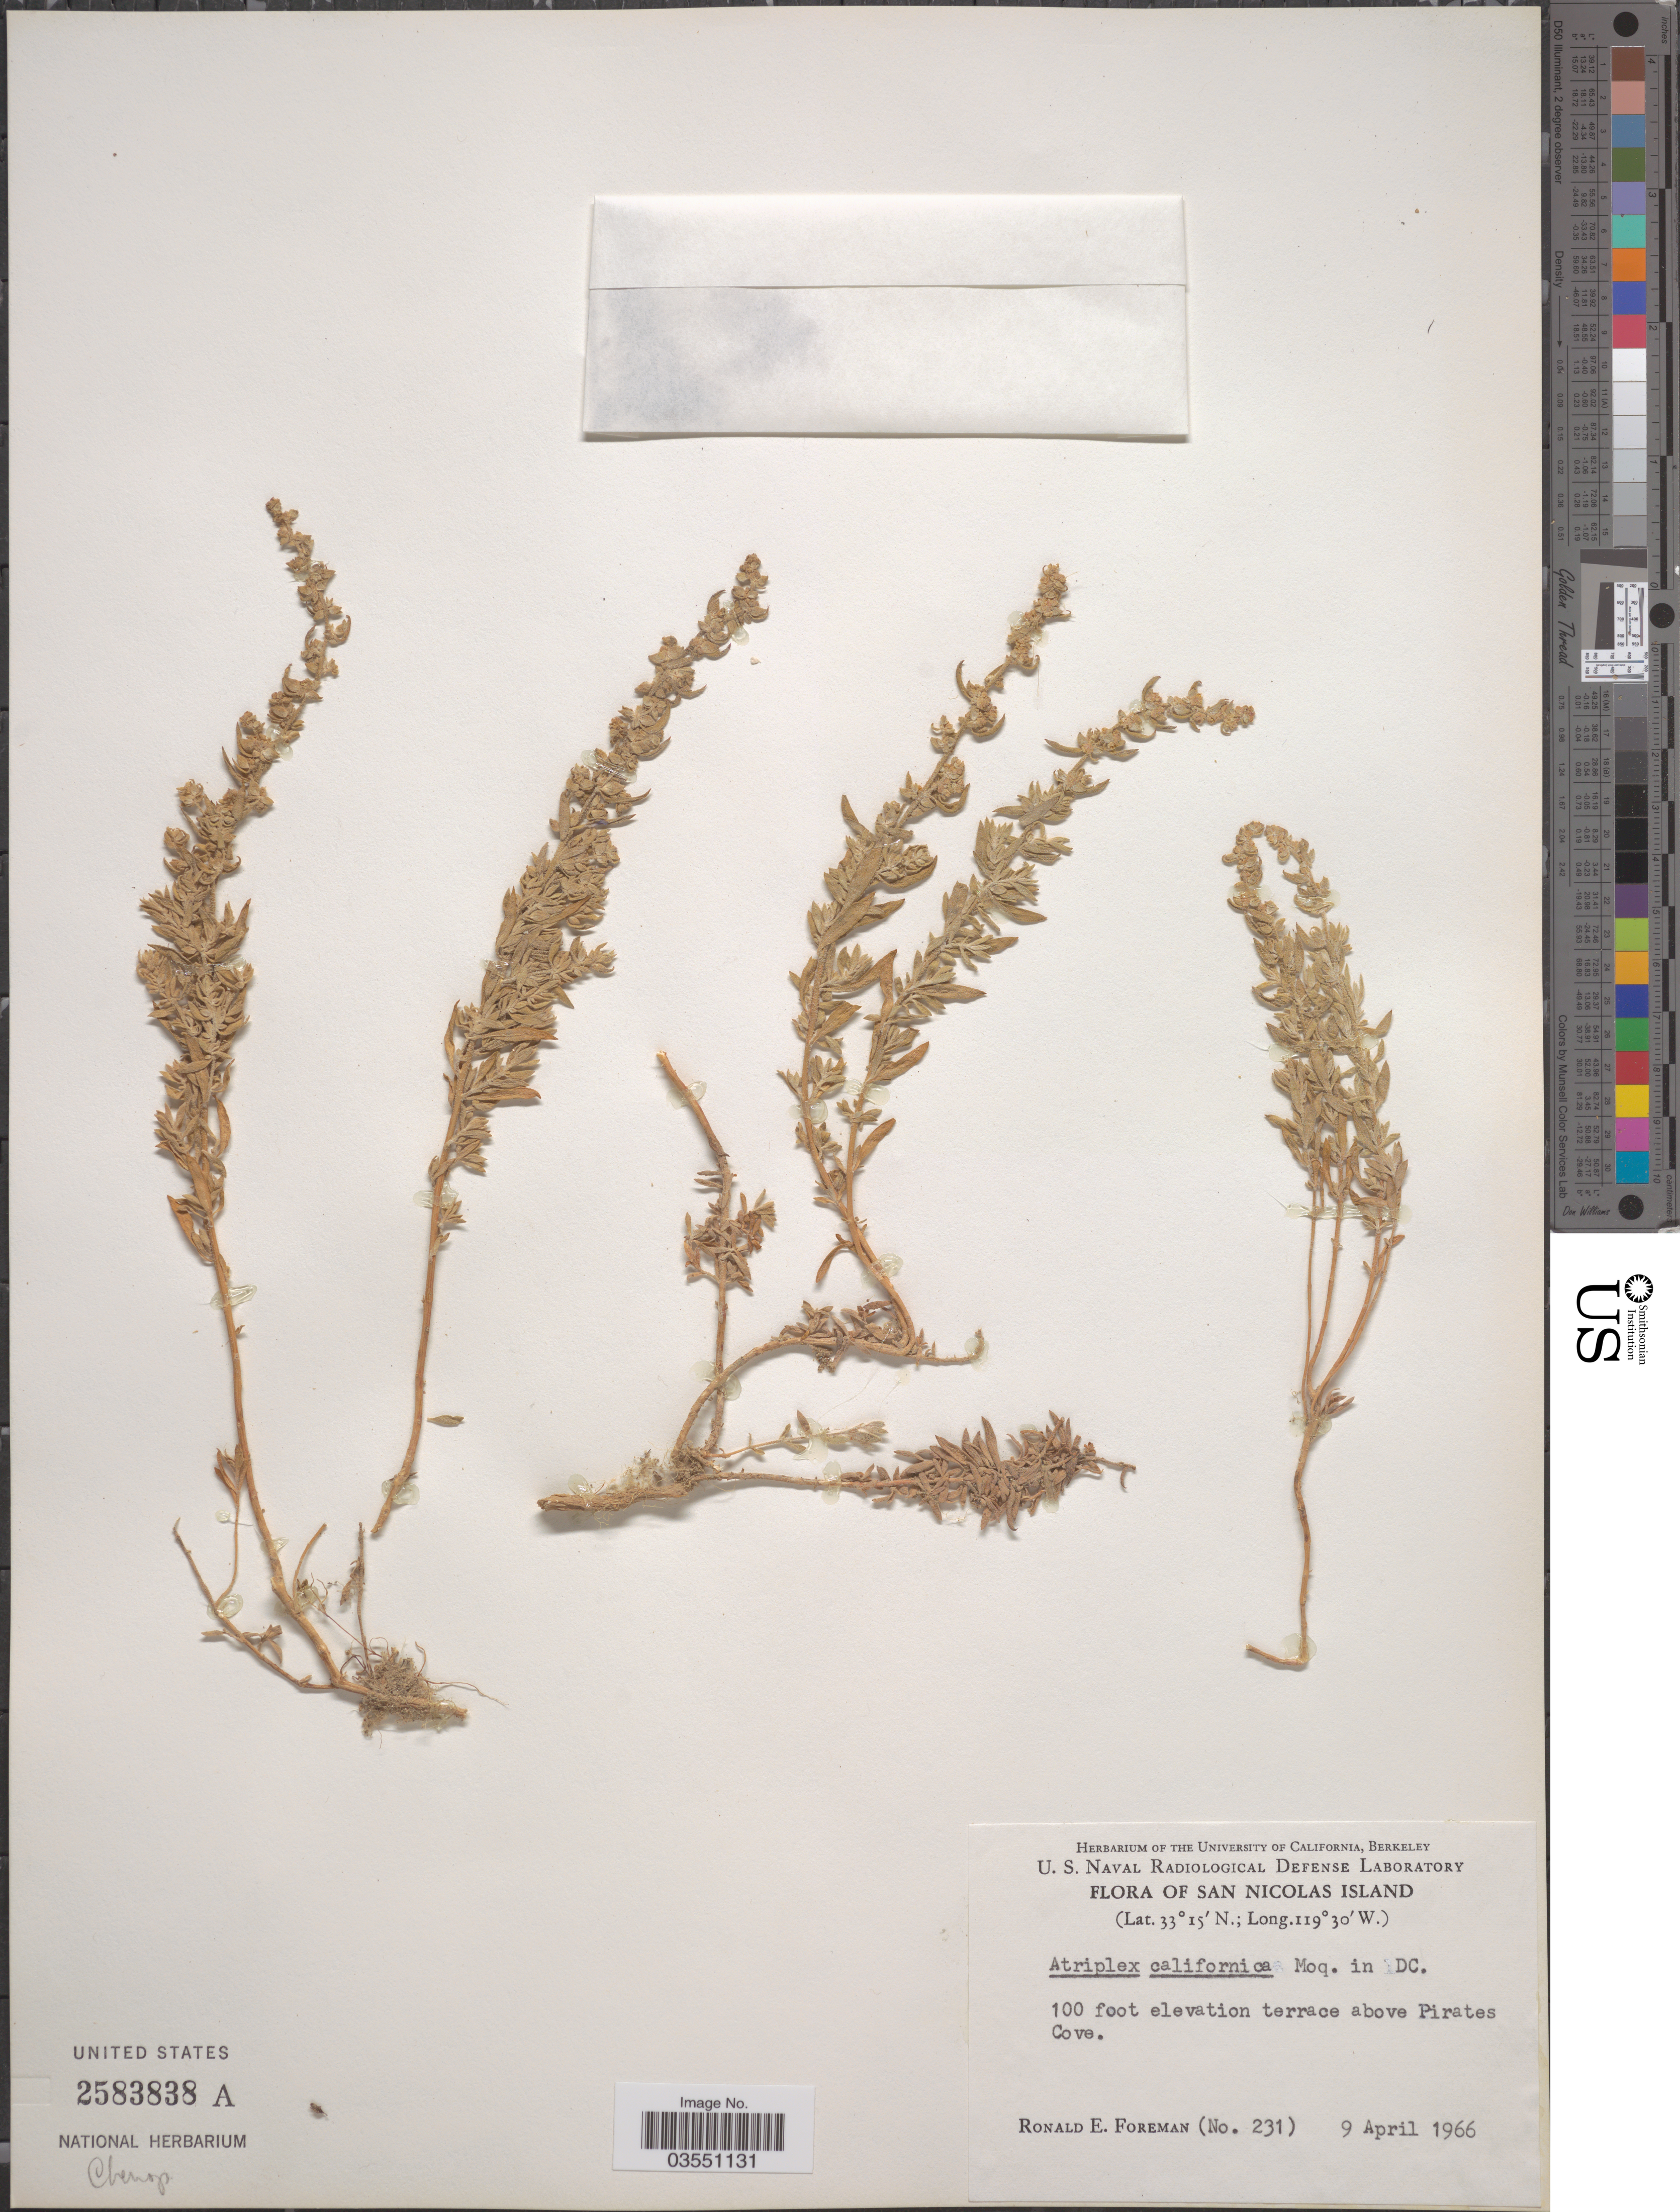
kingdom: Plantae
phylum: Tracheophyta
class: Magnoliopsida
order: Caryophyllales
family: Amaranthaceae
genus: Extriplex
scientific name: Extriplex californica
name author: (Moq.) E.H. Zacharias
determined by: Strong, Mark T., (BOT), Smithsonian Institution - National Museum of Natural History (UNITED STATES)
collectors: R. Foreman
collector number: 231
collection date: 1966-04-09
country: United States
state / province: California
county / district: Ventura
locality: San Nicolas Island. Terrace above Pirates Cove.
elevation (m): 30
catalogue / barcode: US 2583838A